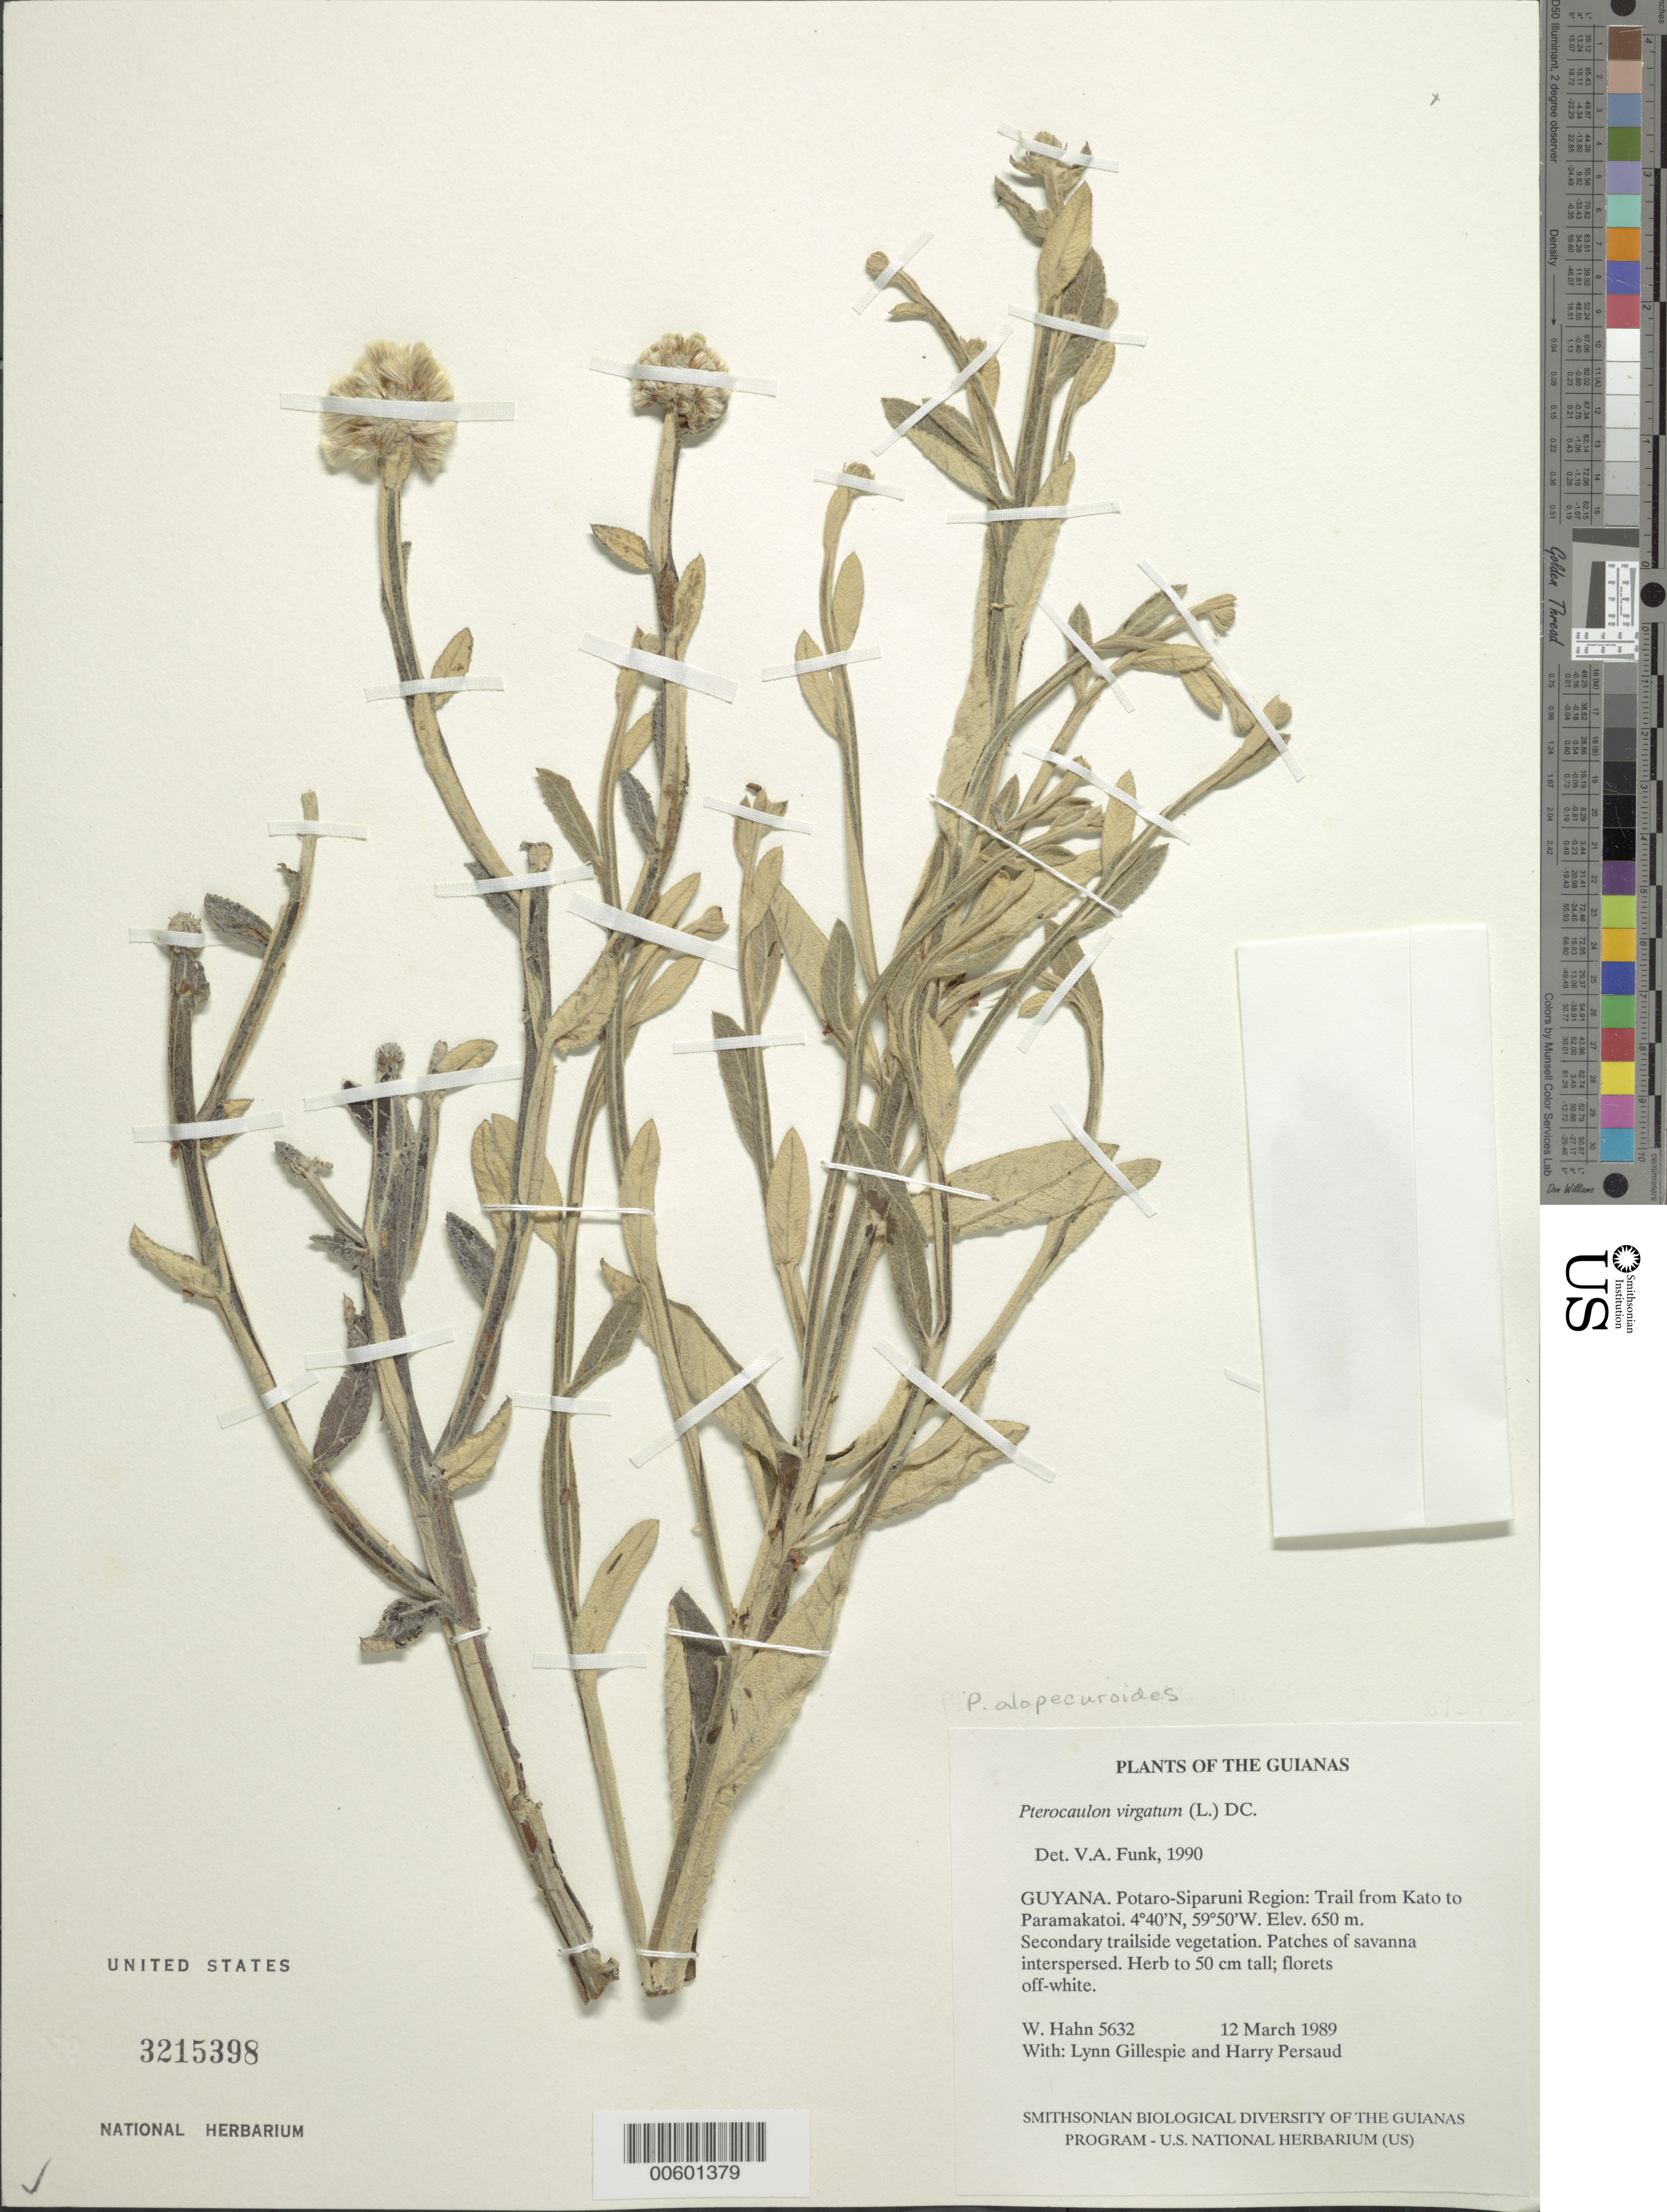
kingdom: Plantae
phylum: Tracheophyta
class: Magnoliopsida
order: Asterales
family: Asteraceae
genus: Werneria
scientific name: Werneria pygmaea complex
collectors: D. Smith, L. J. Gillespie & H. Persaud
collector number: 5632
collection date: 1989-03-12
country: Guyana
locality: Potaro-Siparuni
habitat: Secondary trailside vegetation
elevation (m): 0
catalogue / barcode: US 3215398